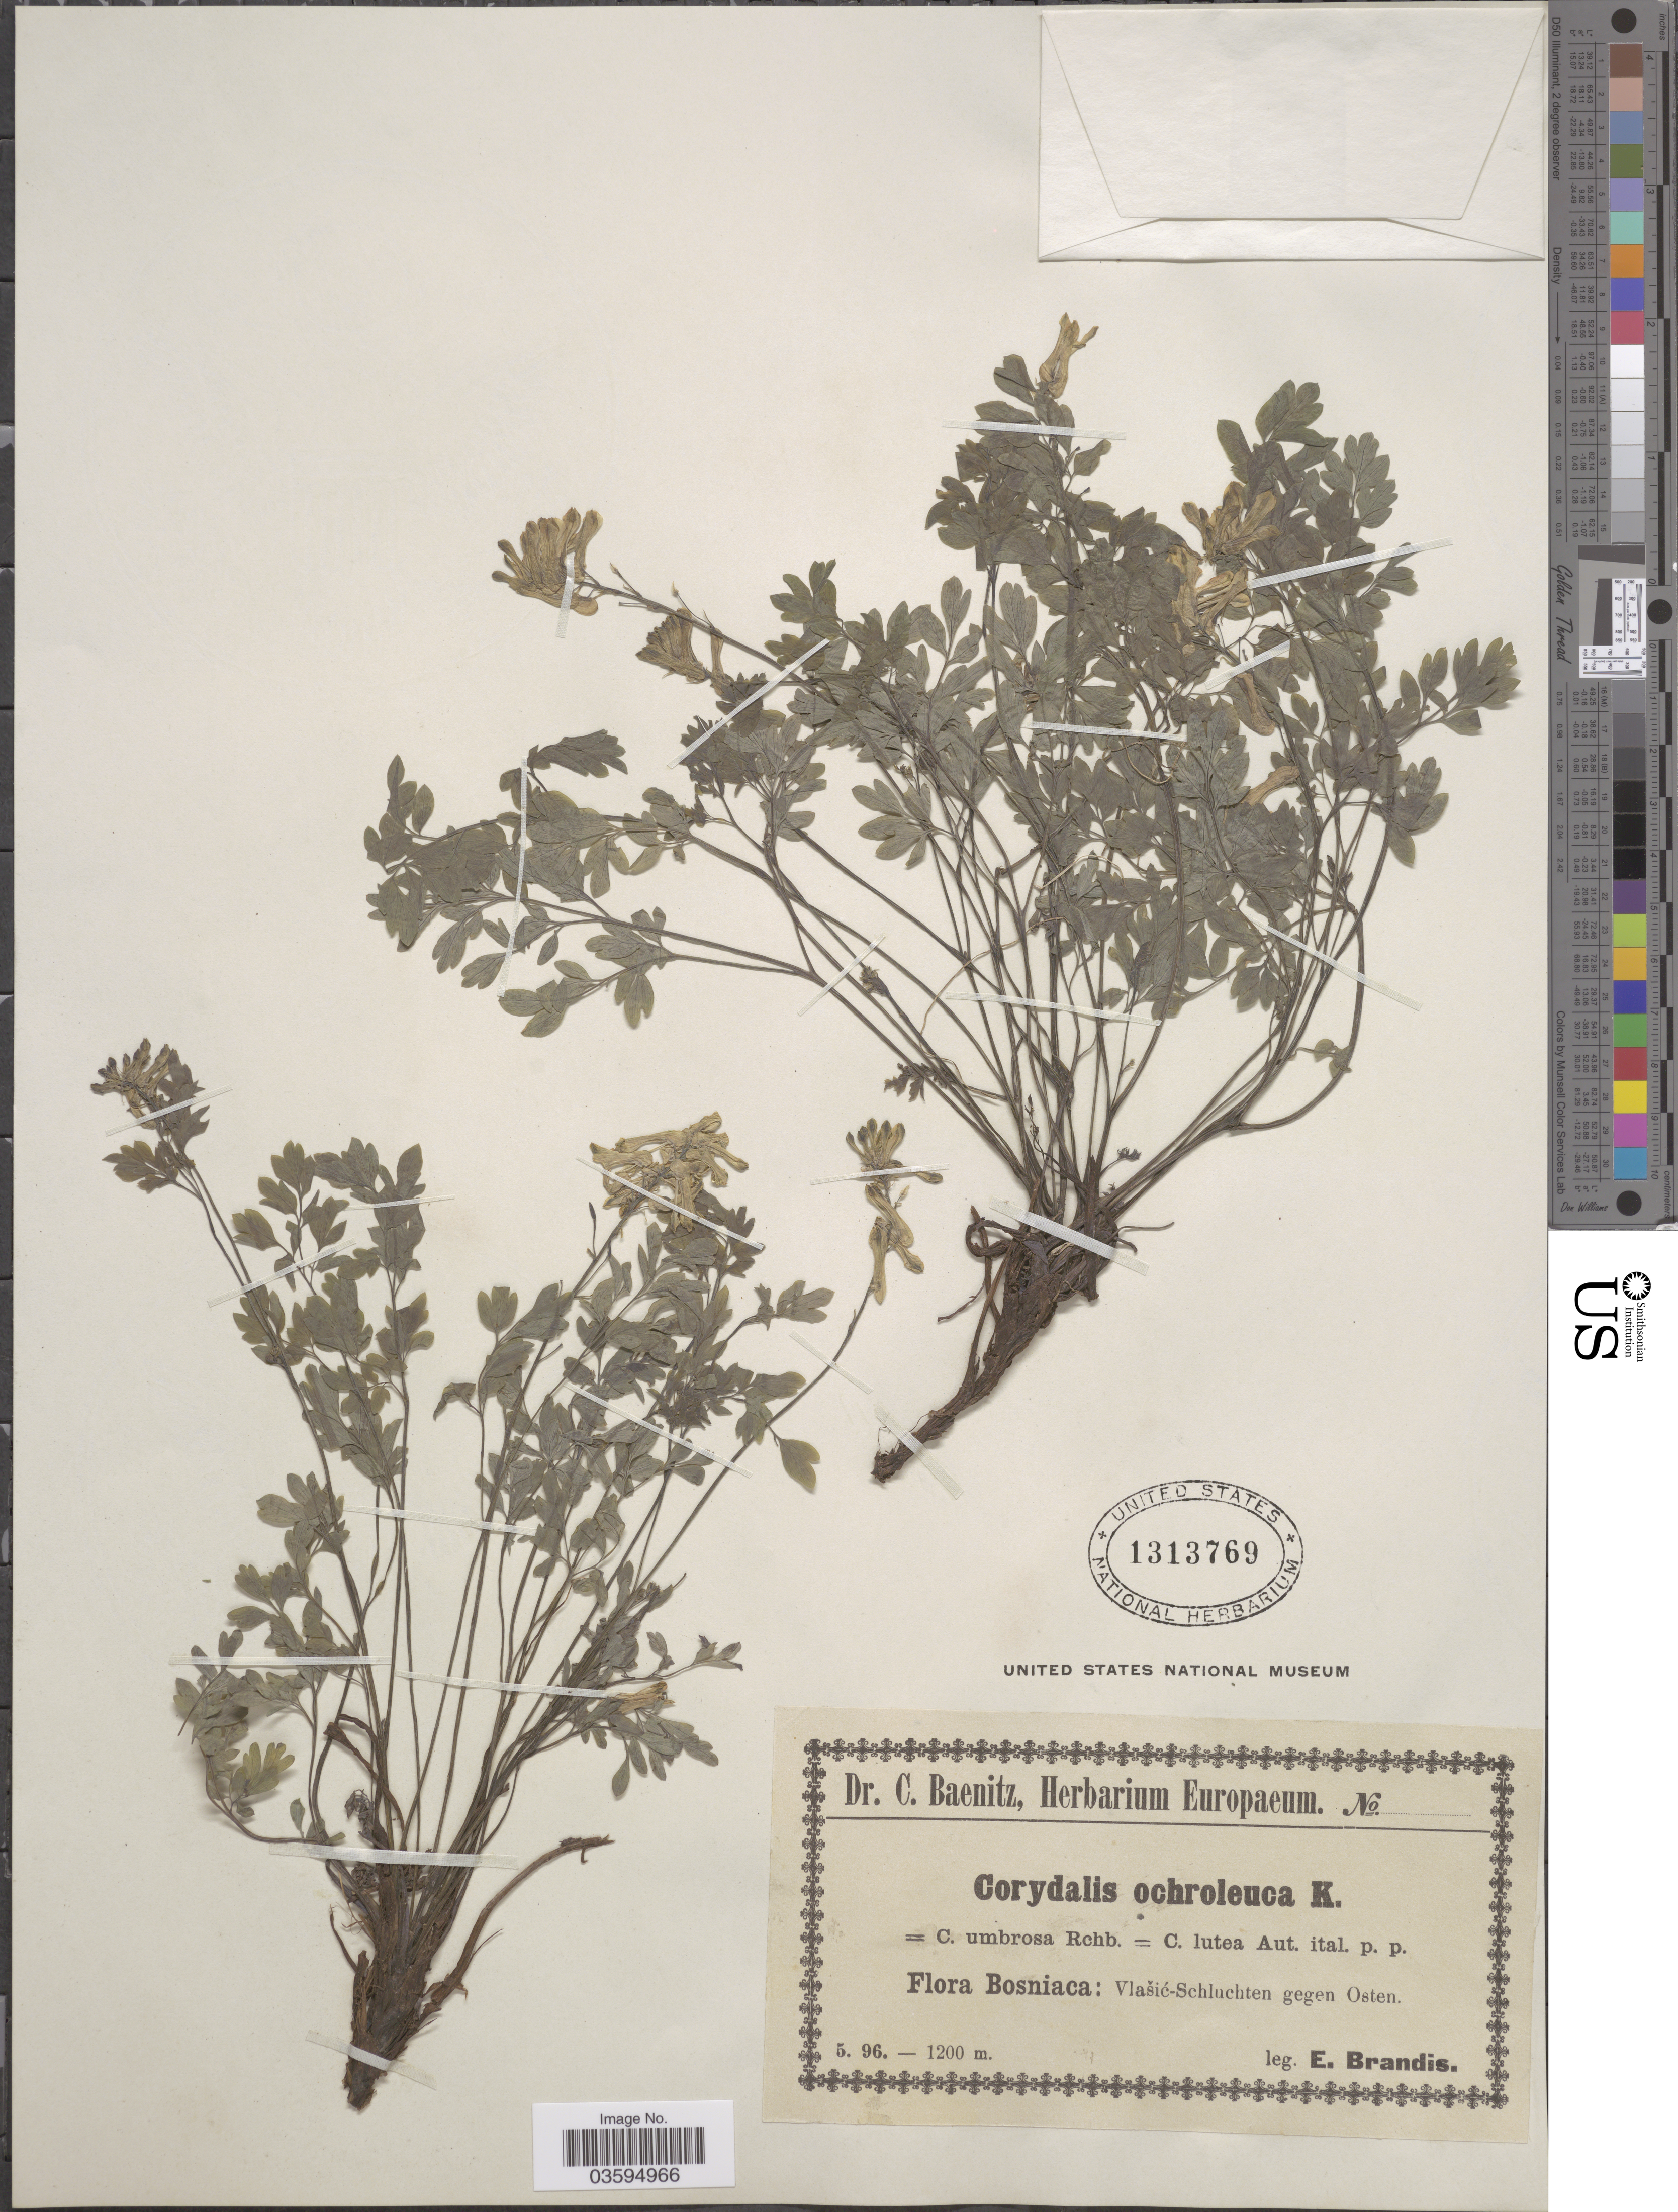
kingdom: Plantae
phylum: Tracheophyta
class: Magnoliopsida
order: Ranunculales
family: Papaveraceae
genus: Corydalis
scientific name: Corydalis ochroleuca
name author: W.D.J. Koch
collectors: E. Brandis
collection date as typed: Transcribed d/m/y: /5/96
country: Bosnia and Herzegovina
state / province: Federation of B&H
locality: Bosniaca: Vlašić-Schluchten gegen Osten.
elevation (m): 1200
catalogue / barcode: US 1313769